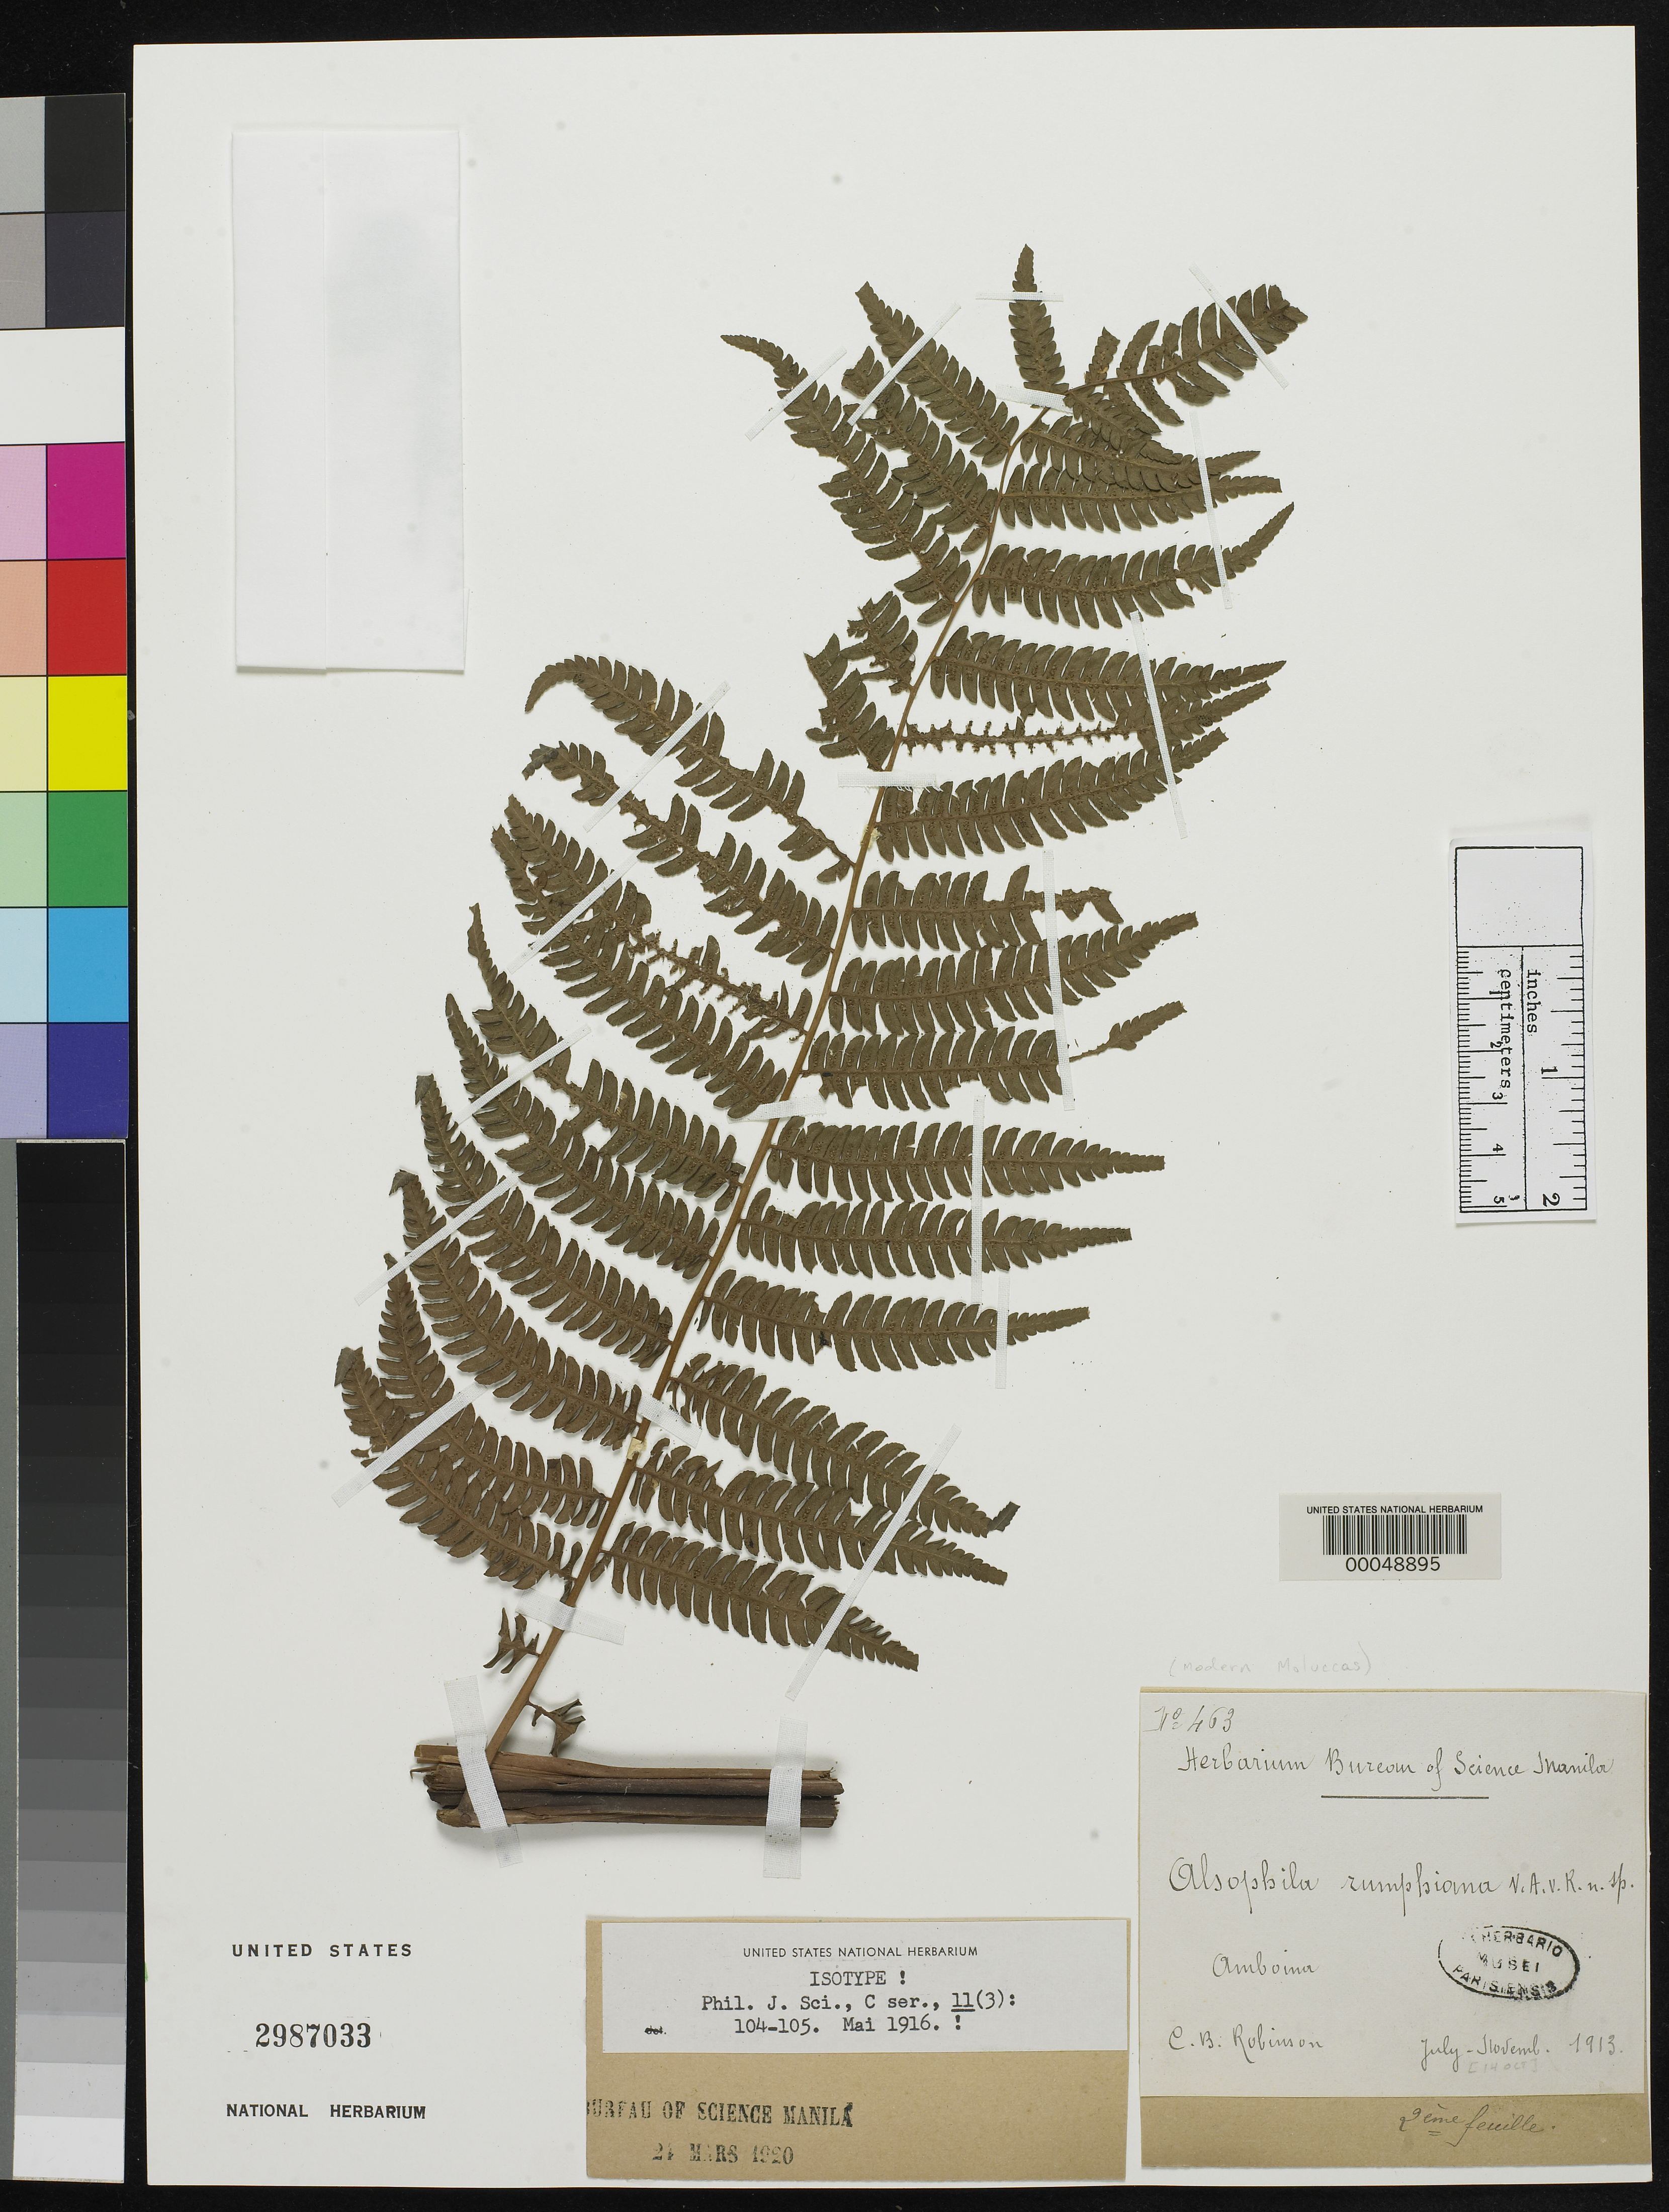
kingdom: Plantae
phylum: Tracheophyta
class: Polypodiopsida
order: Cyatheales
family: Cyatheaceae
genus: Alsophila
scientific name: Alsophila rumphiana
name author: Alderw.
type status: Isotype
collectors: C. Robinson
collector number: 463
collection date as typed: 14 Oct 1913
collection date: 1913-10-14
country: Indonesia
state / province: Maluku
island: Amboina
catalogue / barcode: US 2987033